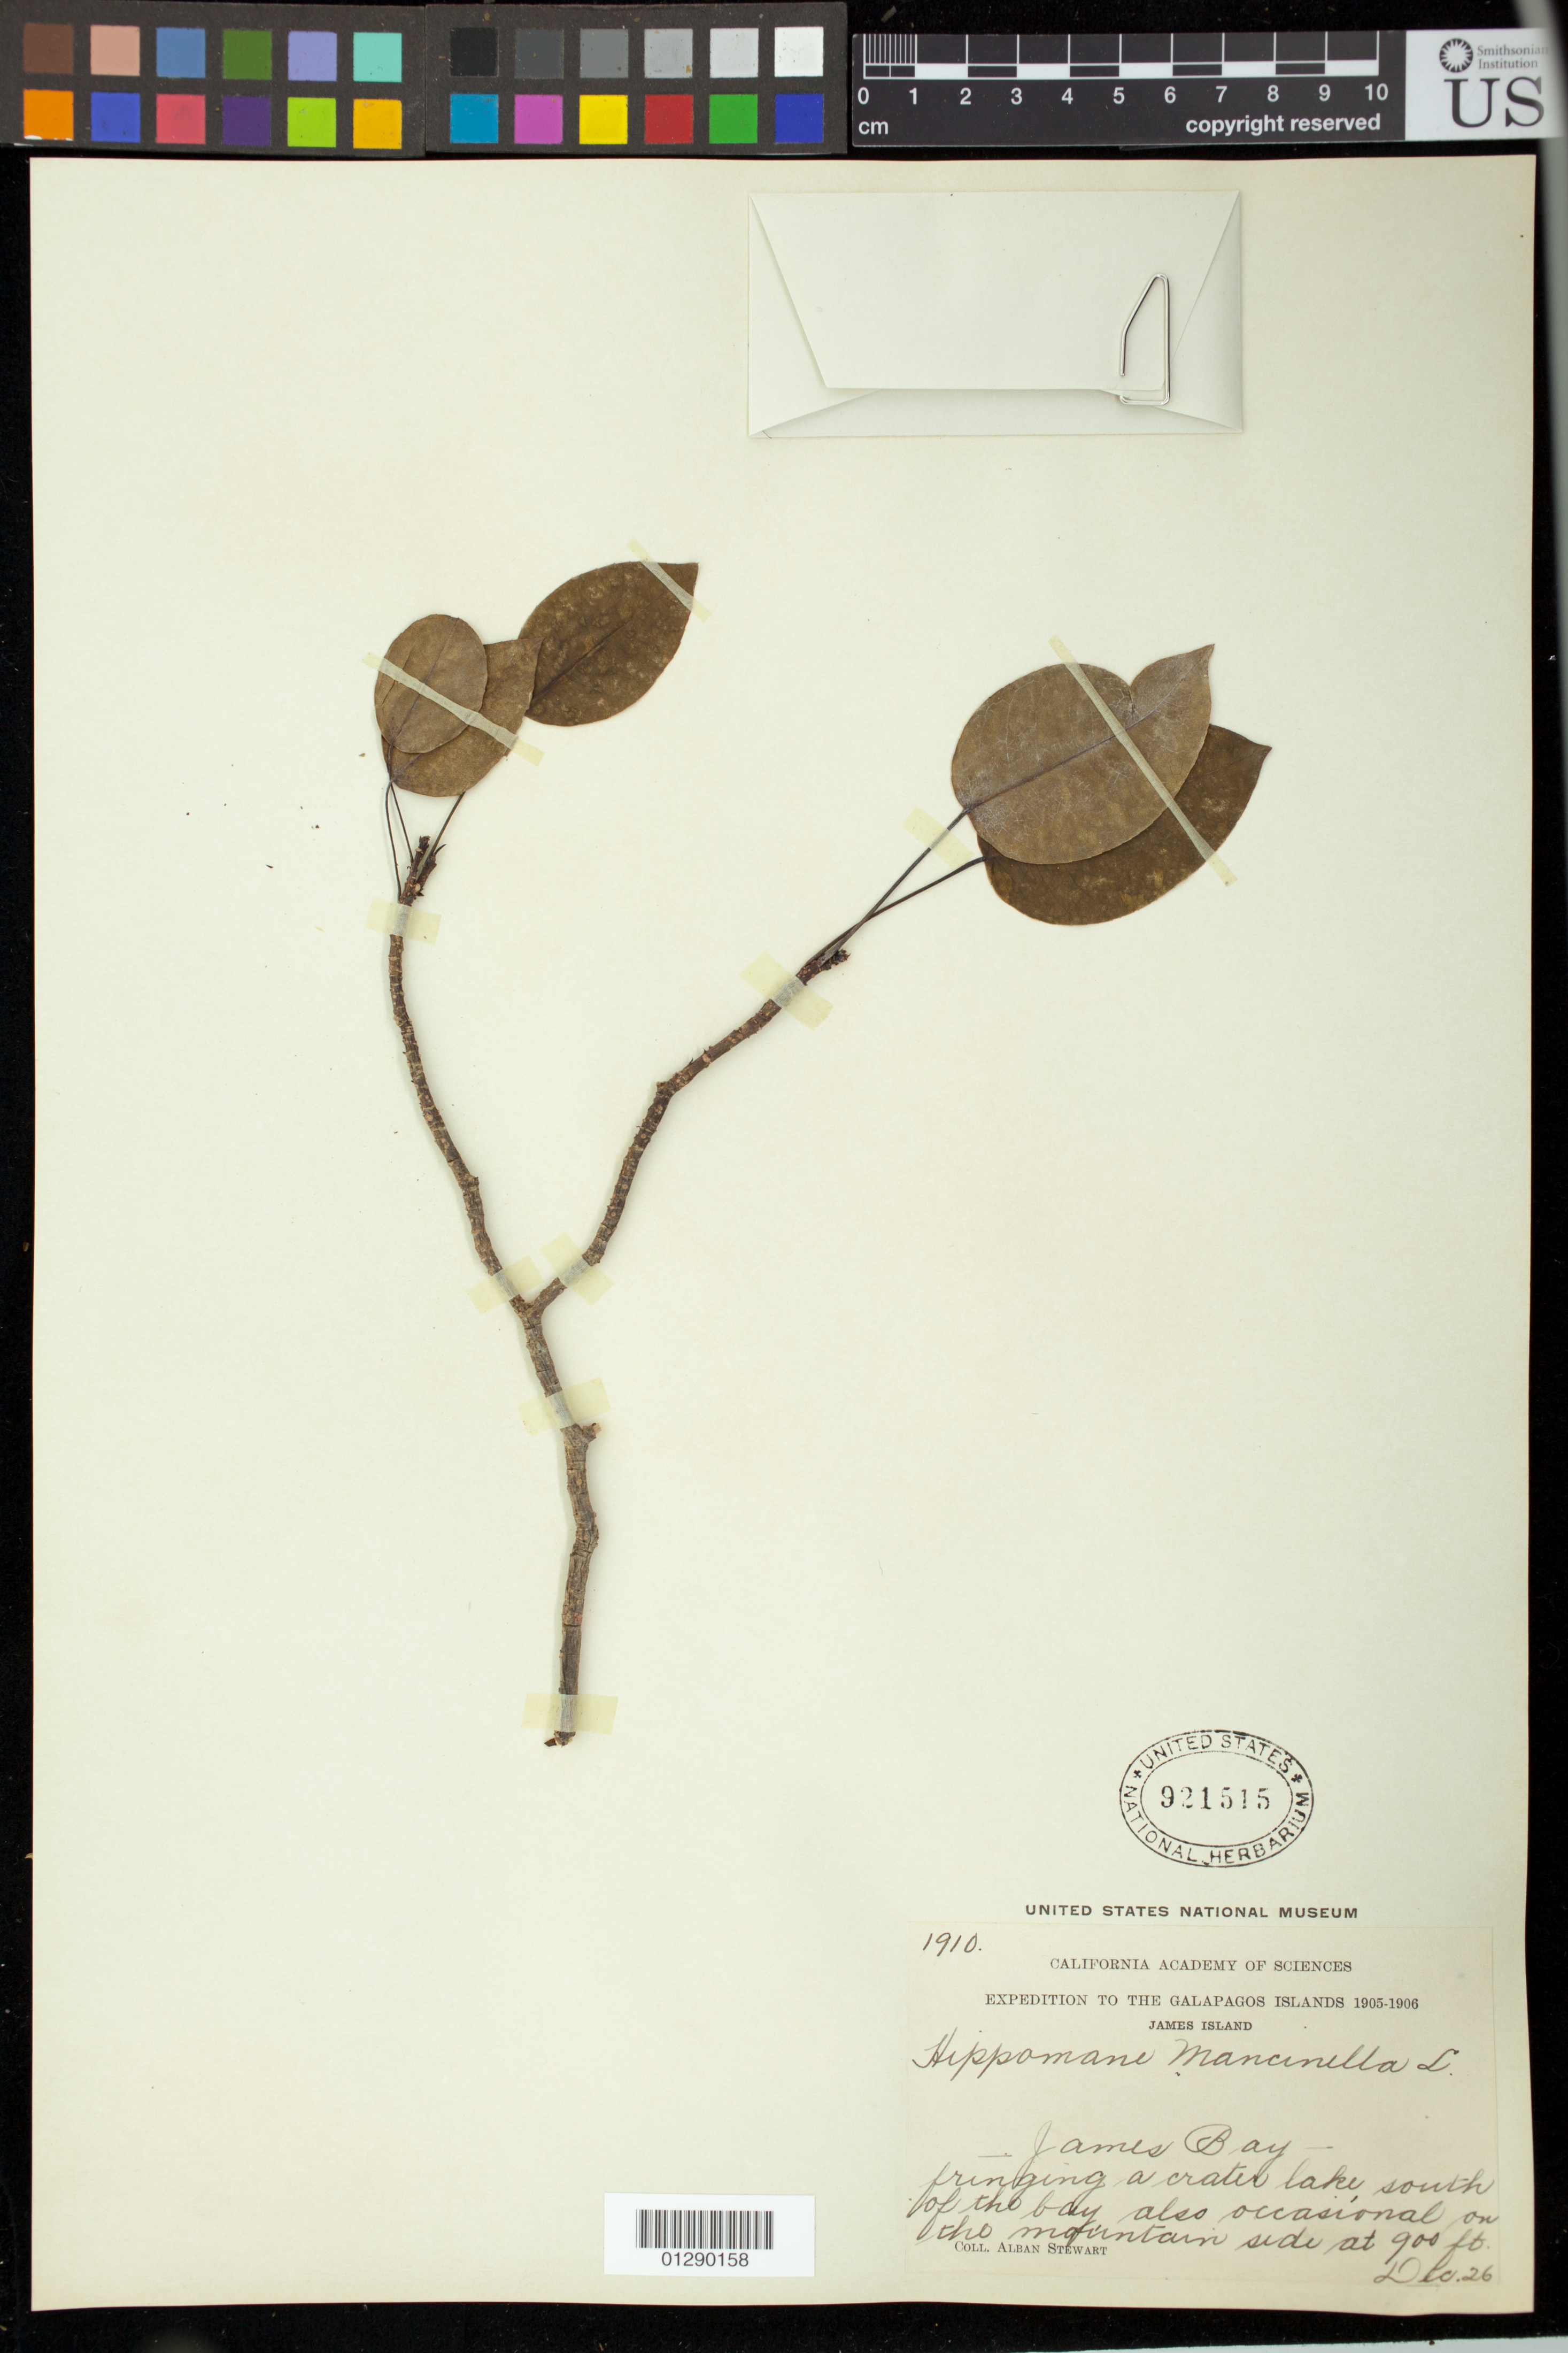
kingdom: Plantae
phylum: Tracheophyta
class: Magnoliopsida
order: Malpighiales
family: Euphorbiaceae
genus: Hippomane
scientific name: Hippomane mancinella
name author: L.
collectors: A. Stewart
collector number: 1910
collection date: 1905-12-26 or 1906-12-26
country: Ecuador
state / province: Colón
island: Santiago [James, San Salvador]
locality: S of James Bay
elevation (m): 274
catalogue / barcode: US 921515